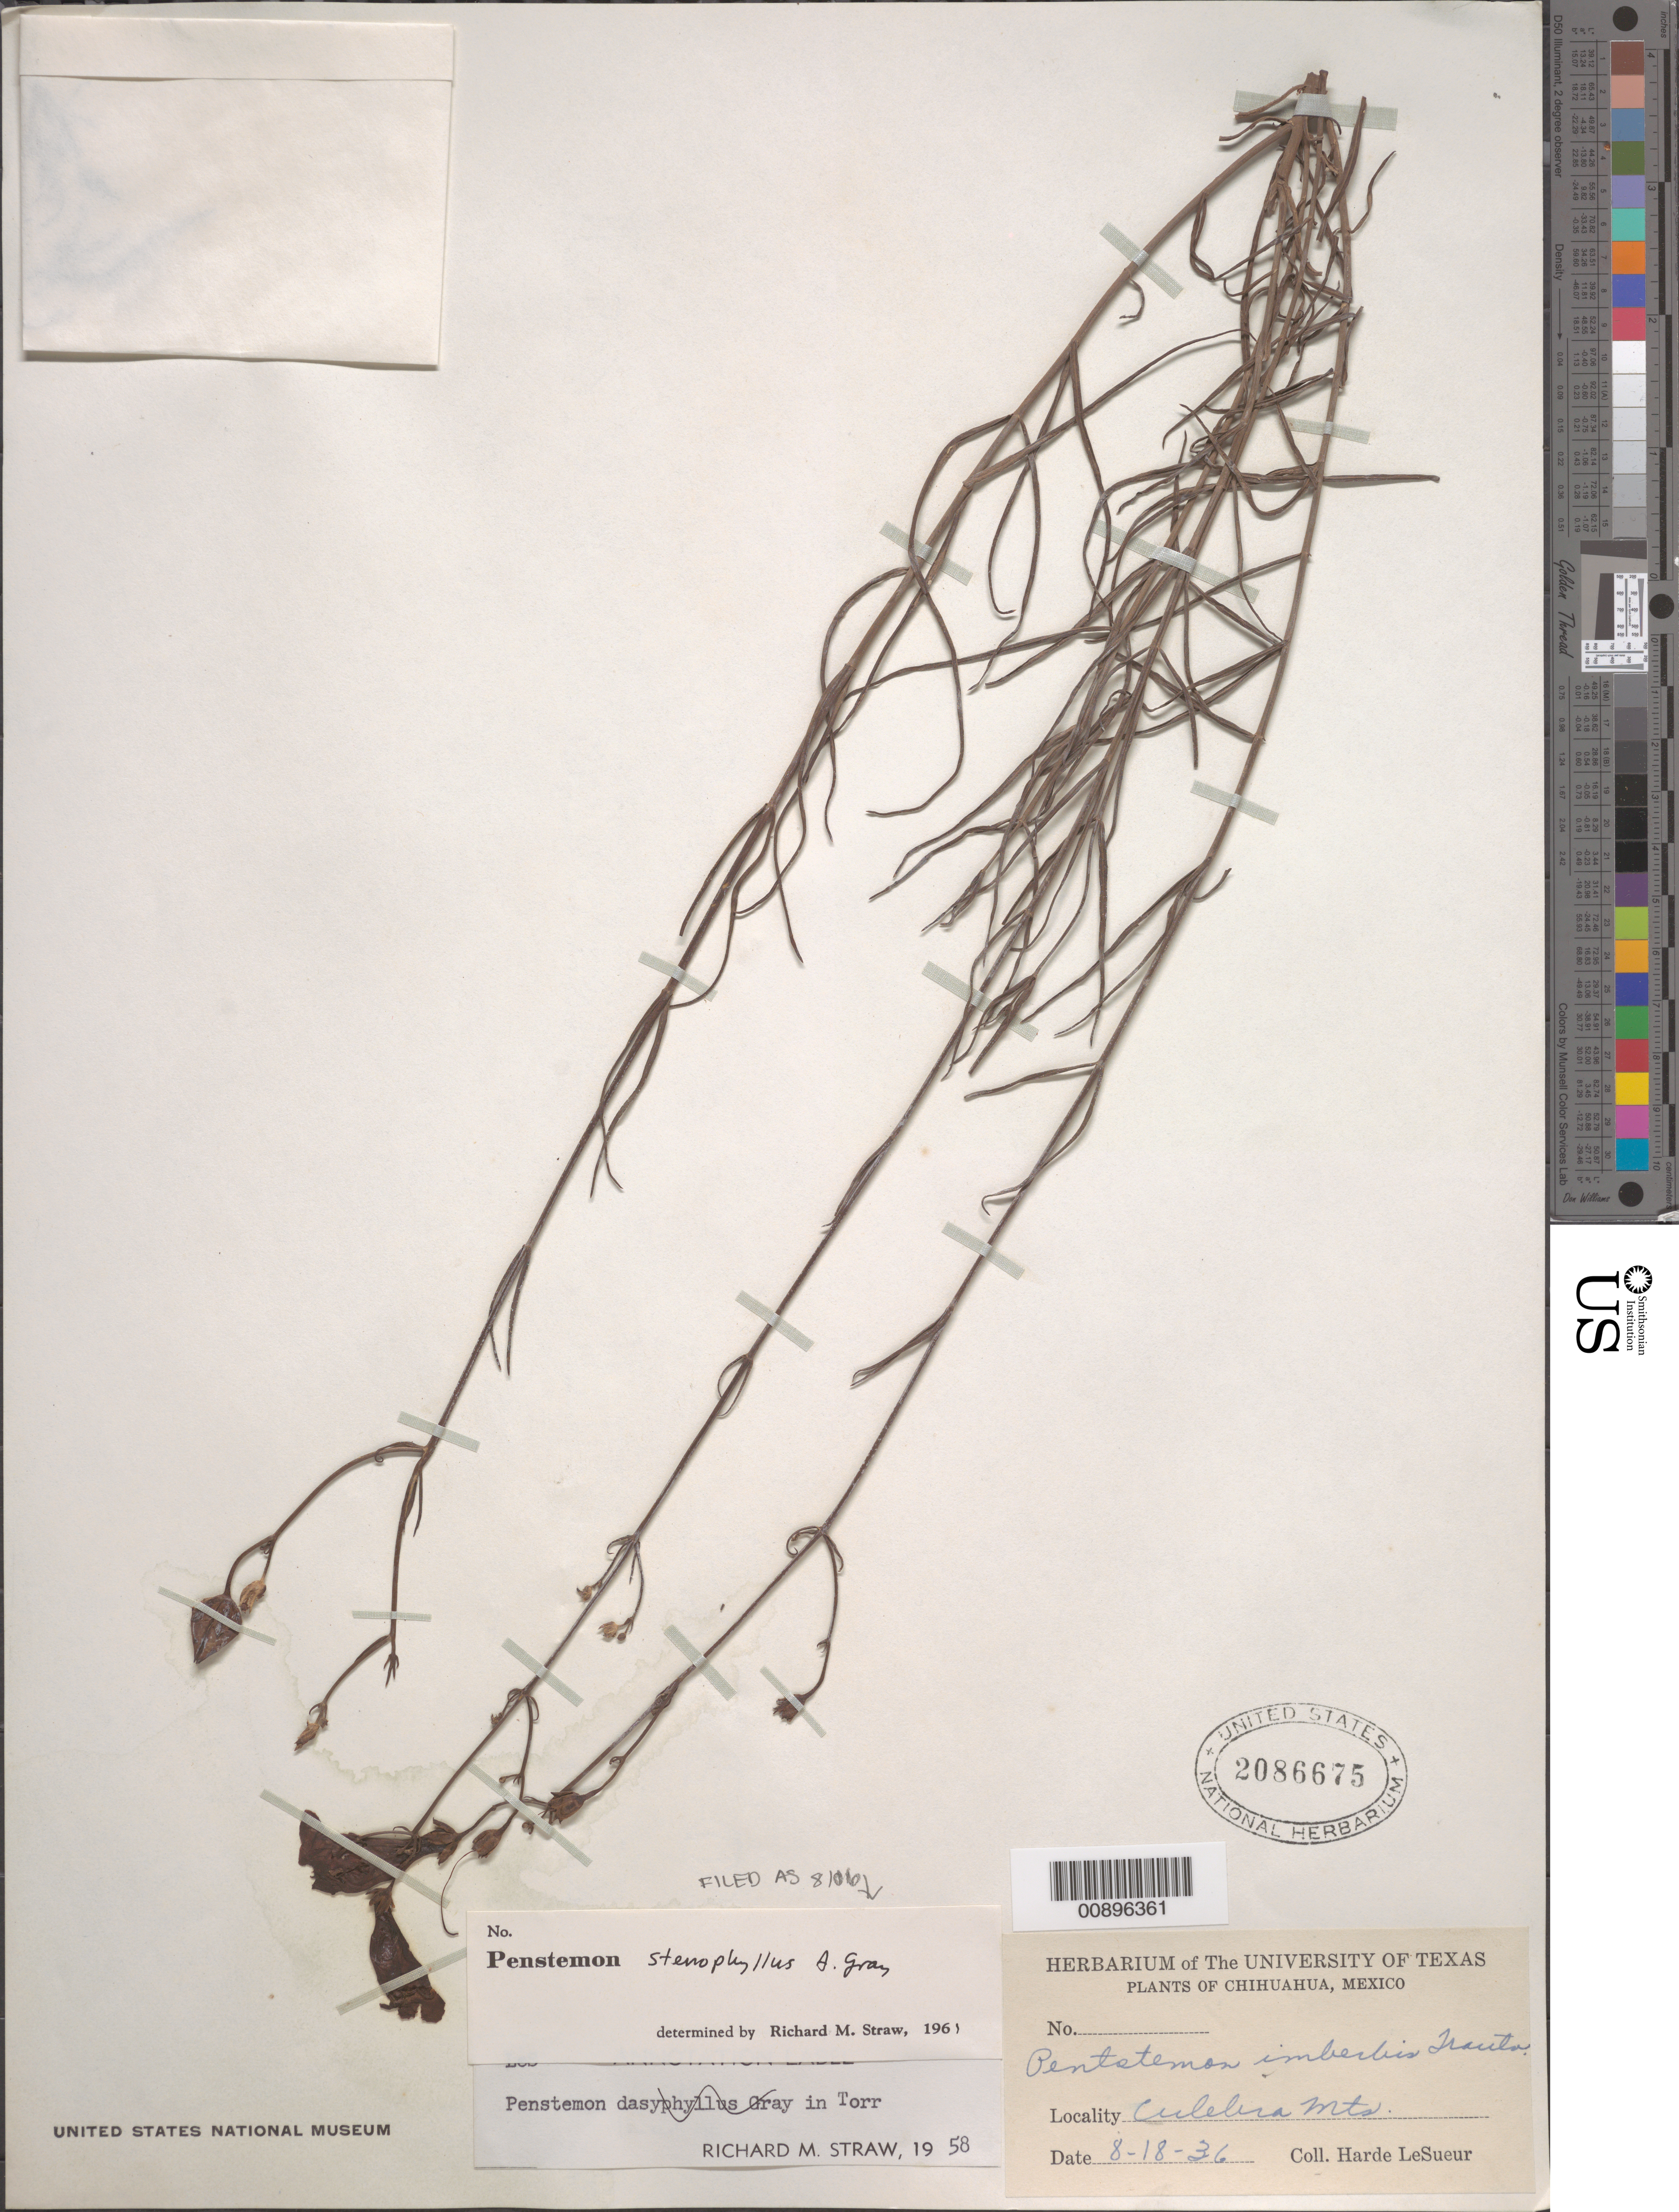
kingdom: Plantae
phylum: Tracheophyta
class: Magnoliopsida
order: Lamiales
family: Plantaginaceae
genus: Penstemon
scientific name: Penstemon stenophyllus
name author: A. Gray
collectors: D. H. LeSueur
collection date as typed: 18 Aug 1936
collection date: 1936-08-18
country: Mexico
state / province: Chihuahua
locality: Culebra Mts., Chihuahua.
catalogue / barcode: US 2086675